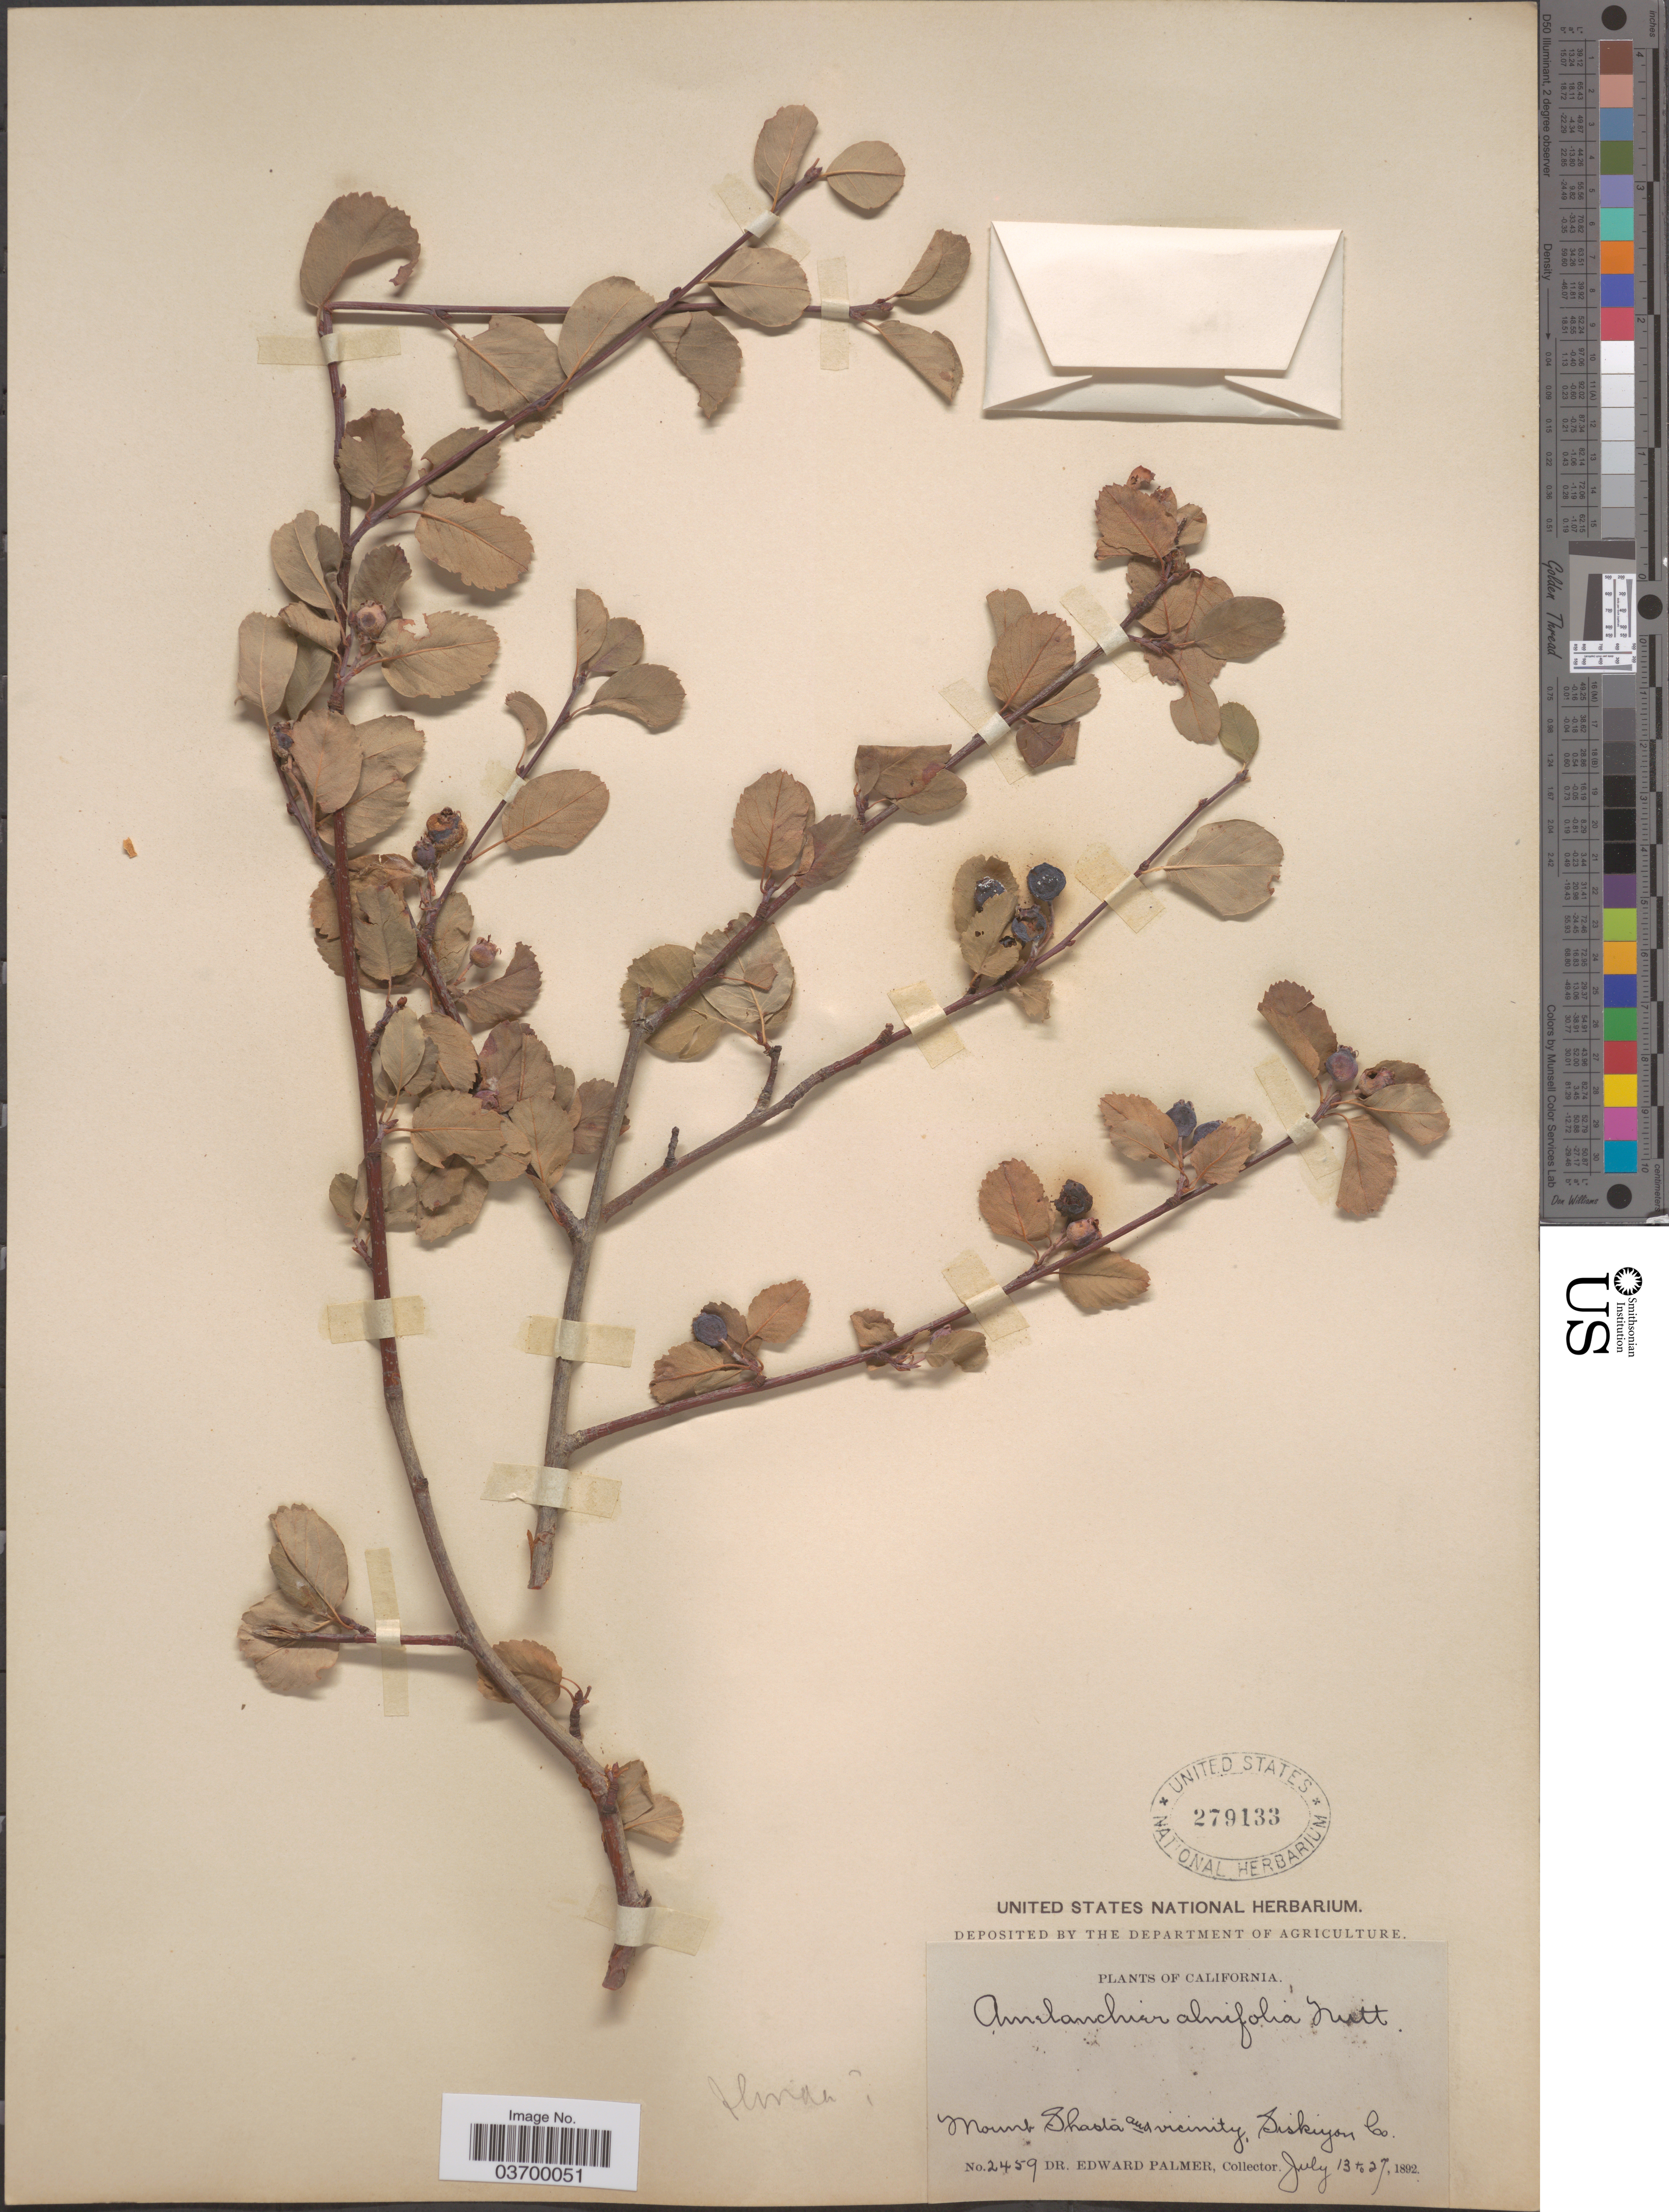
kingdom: Plantae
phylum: Tracheophyta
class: Magnoliopsida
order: Rosales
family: Rosaceae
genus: Amelanchier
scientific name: Amelanchier alnifolia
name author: (Nutt.) Nutt. ex M. Roem.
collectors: E. Palmer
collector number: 2459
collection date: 1892-07-13/1892-07-27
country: United States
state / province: California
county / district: Siskiyou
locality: Mount Shasta and vicinity, Siskiyou Co.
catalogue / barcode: US 279133